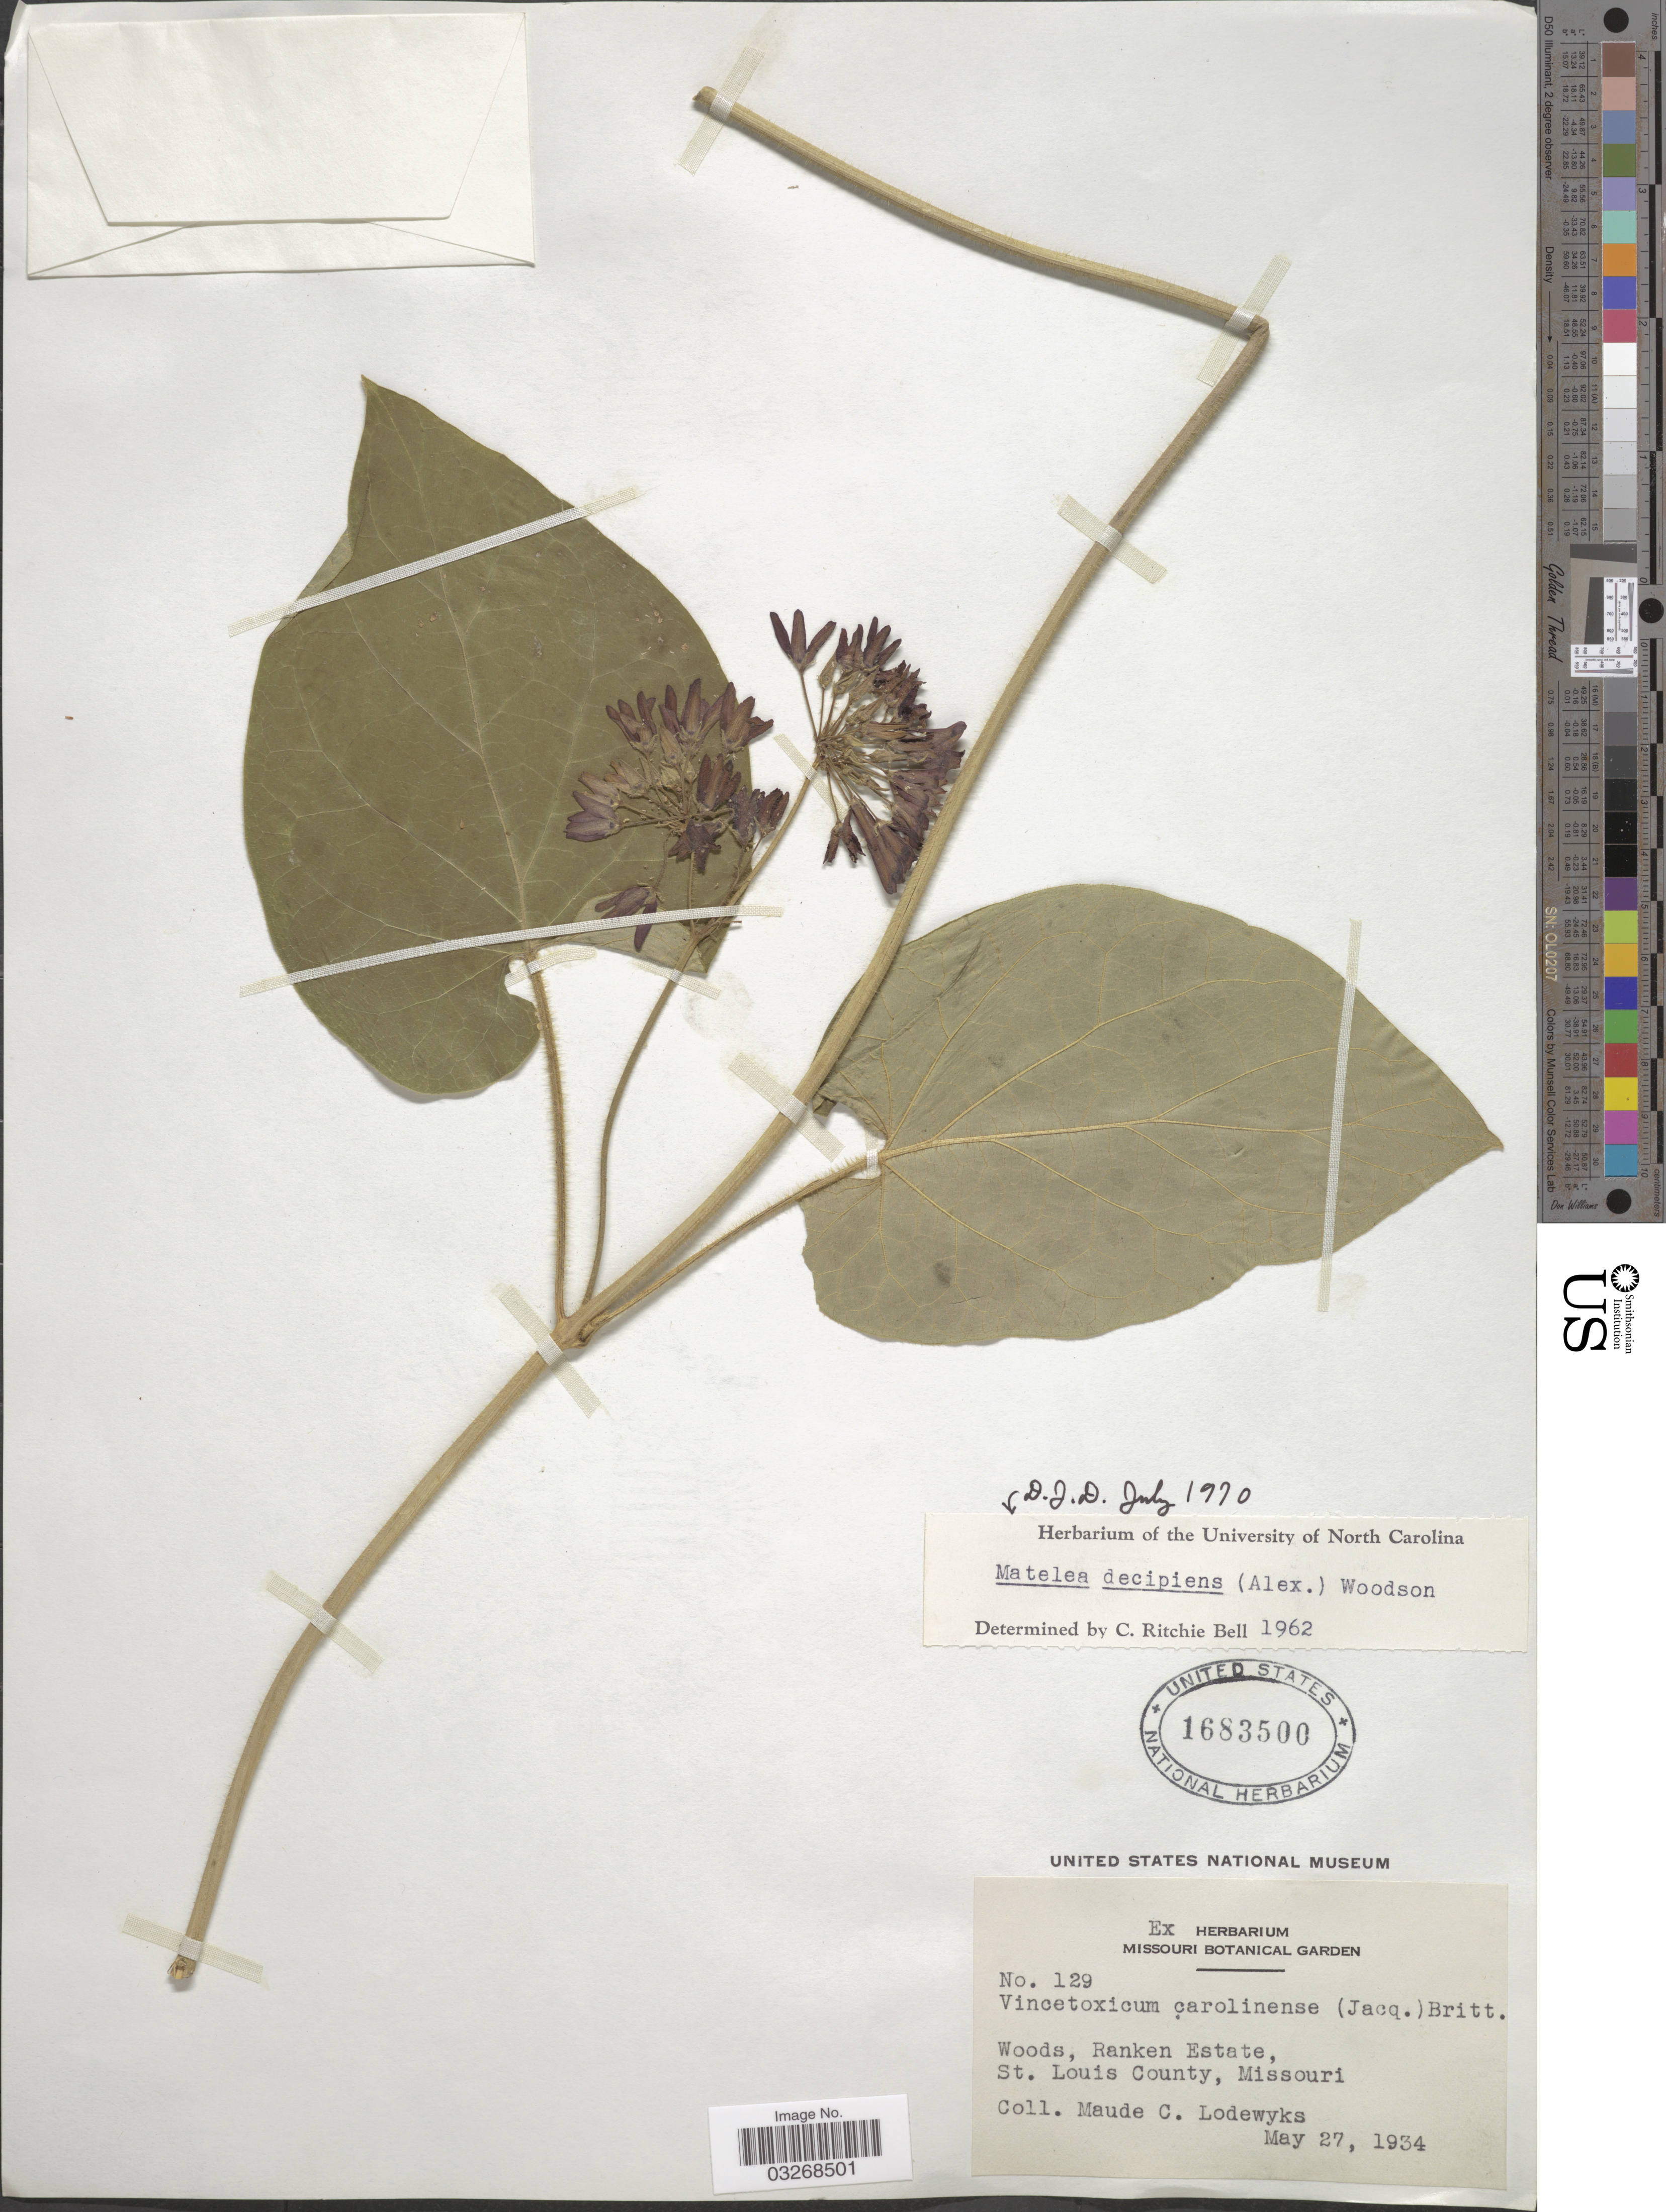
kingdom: Plantae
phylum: Tracheophyta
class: Magnoliopsida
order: Gentianales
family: Apocynaceae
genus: Matelea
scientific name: Matelea decipiens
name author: (Alexander) Woodson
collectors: M. Lodewyks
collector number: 129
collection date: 1934-05-27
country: United States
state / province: Missouri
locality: Woods, Ranken Estate, St. Louis County.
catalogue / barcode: US 1683500